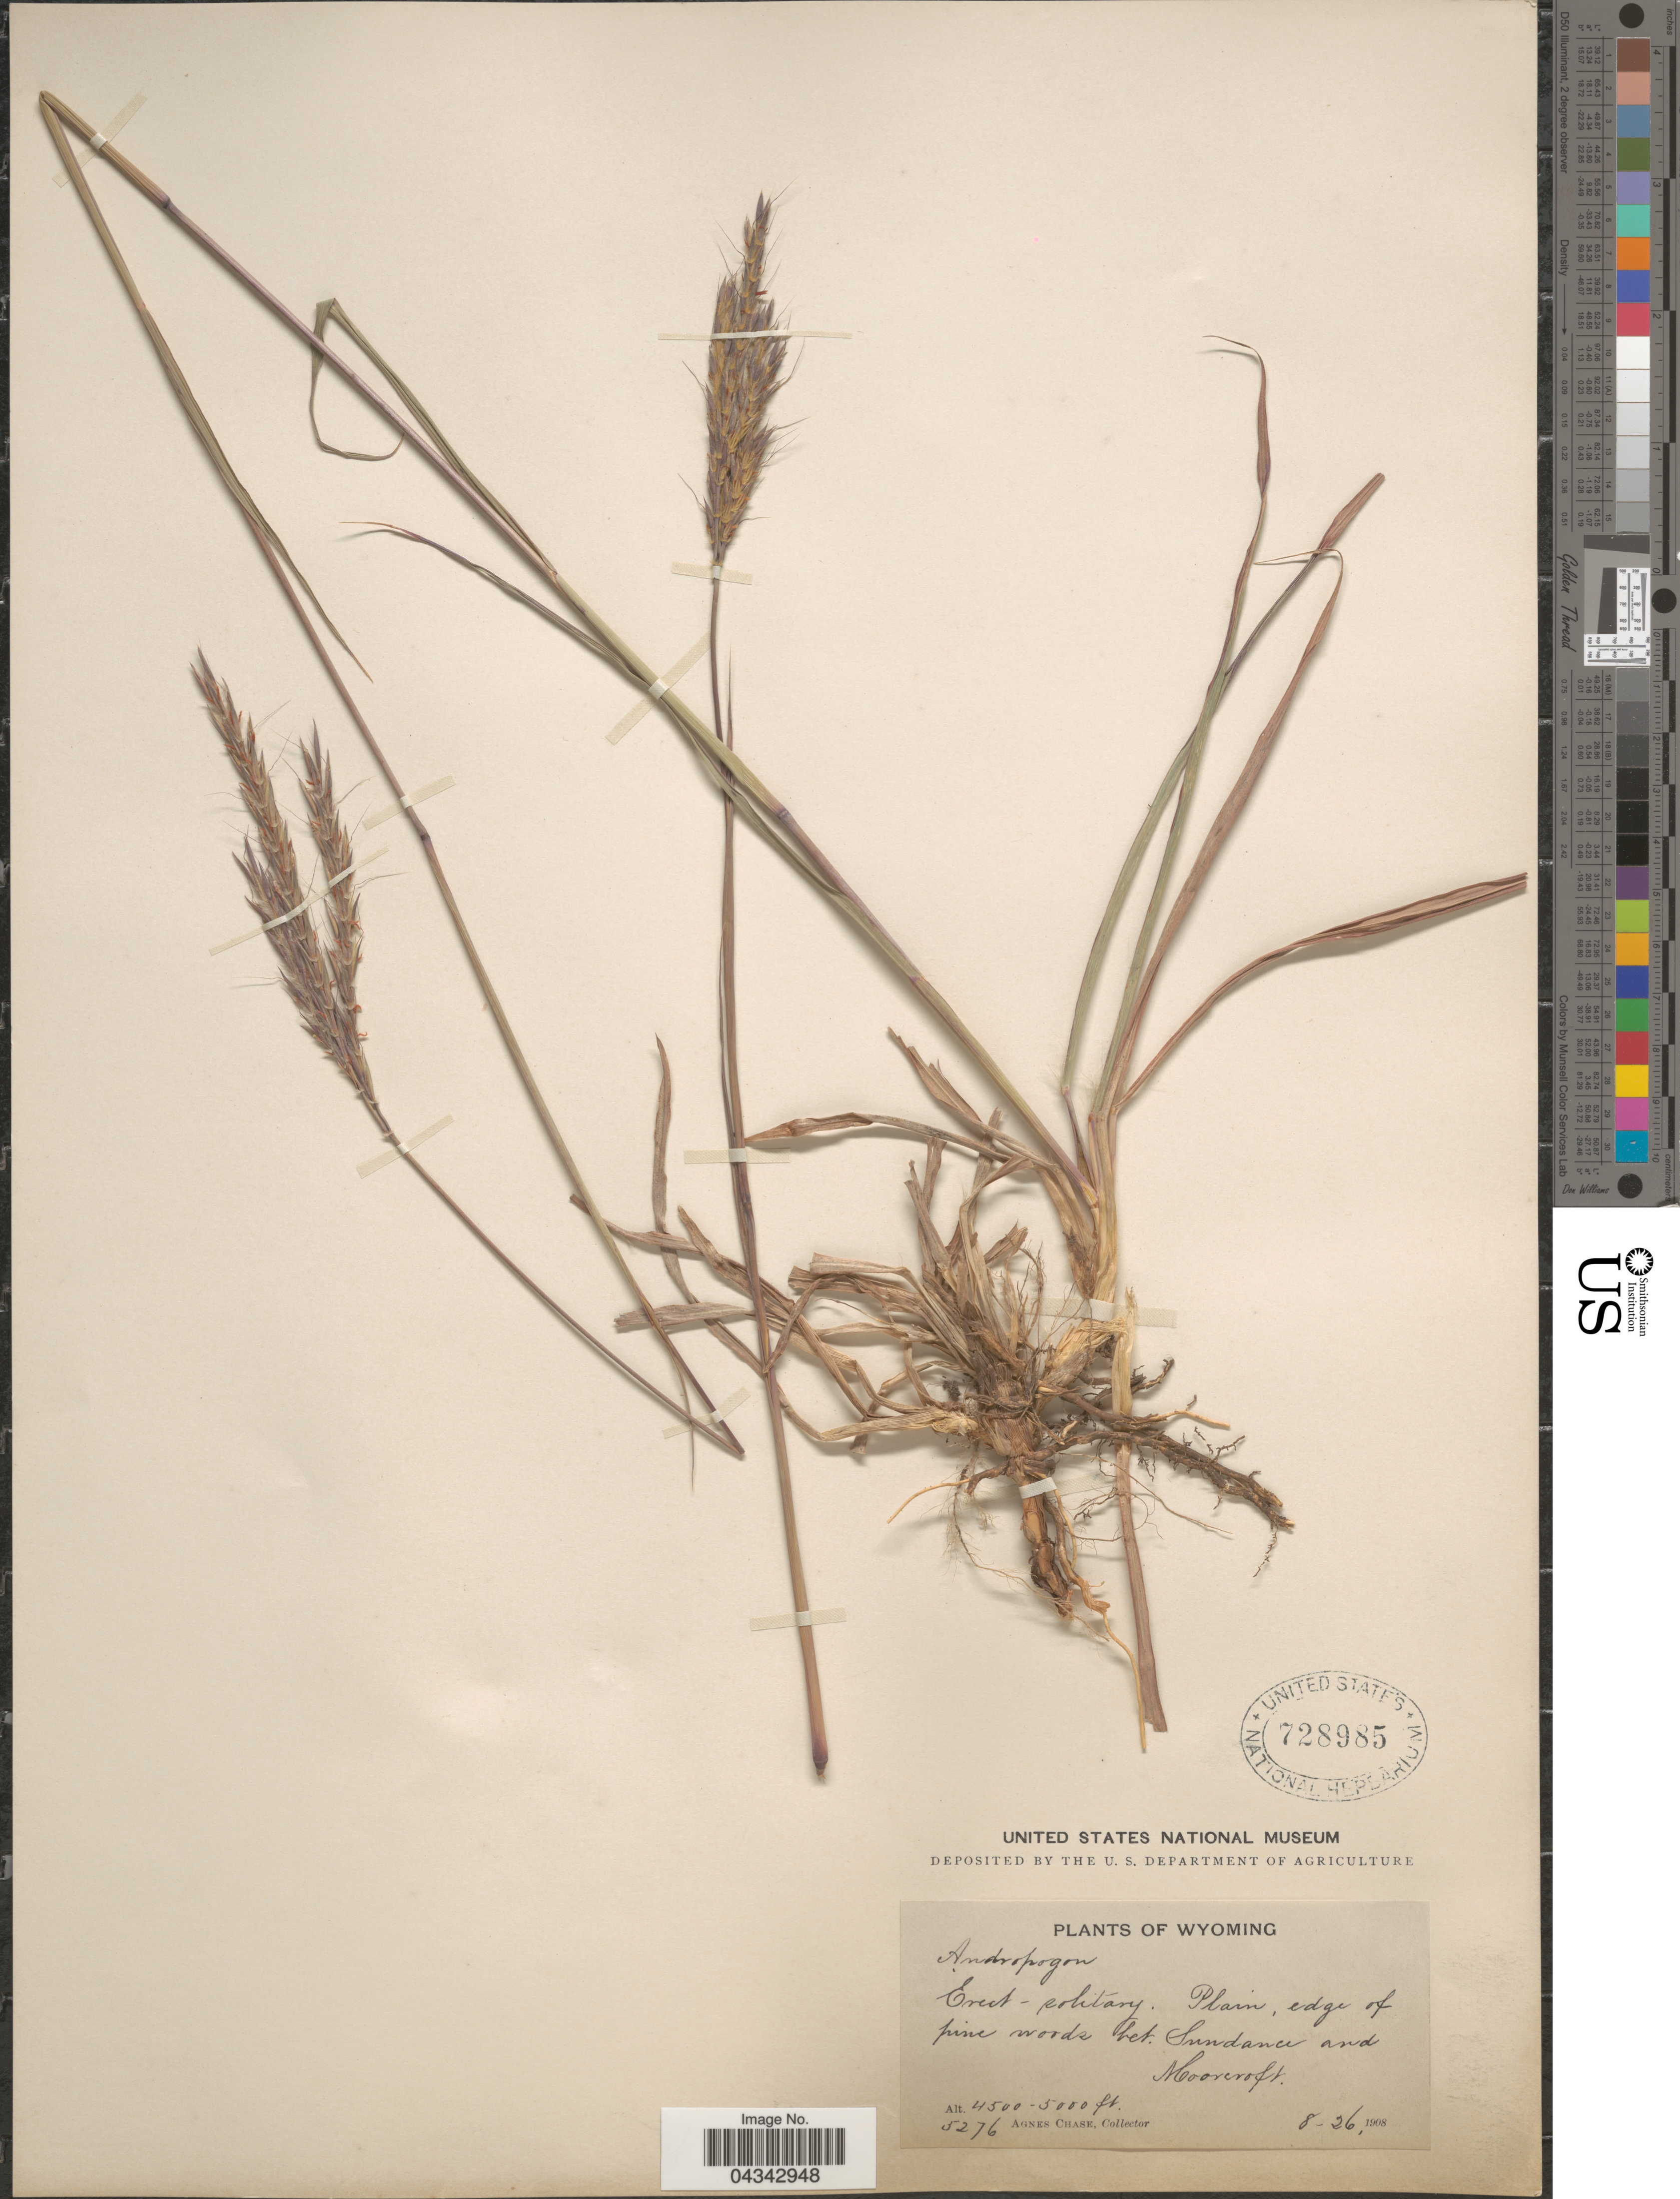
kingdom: Plantae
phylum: Tracheophyta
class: Liliopsida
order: Poales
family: Poaceae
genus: Andropogon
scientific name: Andropogon gerardii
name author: Vitman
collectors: A. Chase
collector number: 5276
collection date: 1908-08-26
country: United States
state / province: Wyoming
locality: Plain, edge of pine woods bet. Sundance and Moorcroft.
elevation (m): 1372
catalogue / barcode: US 728985